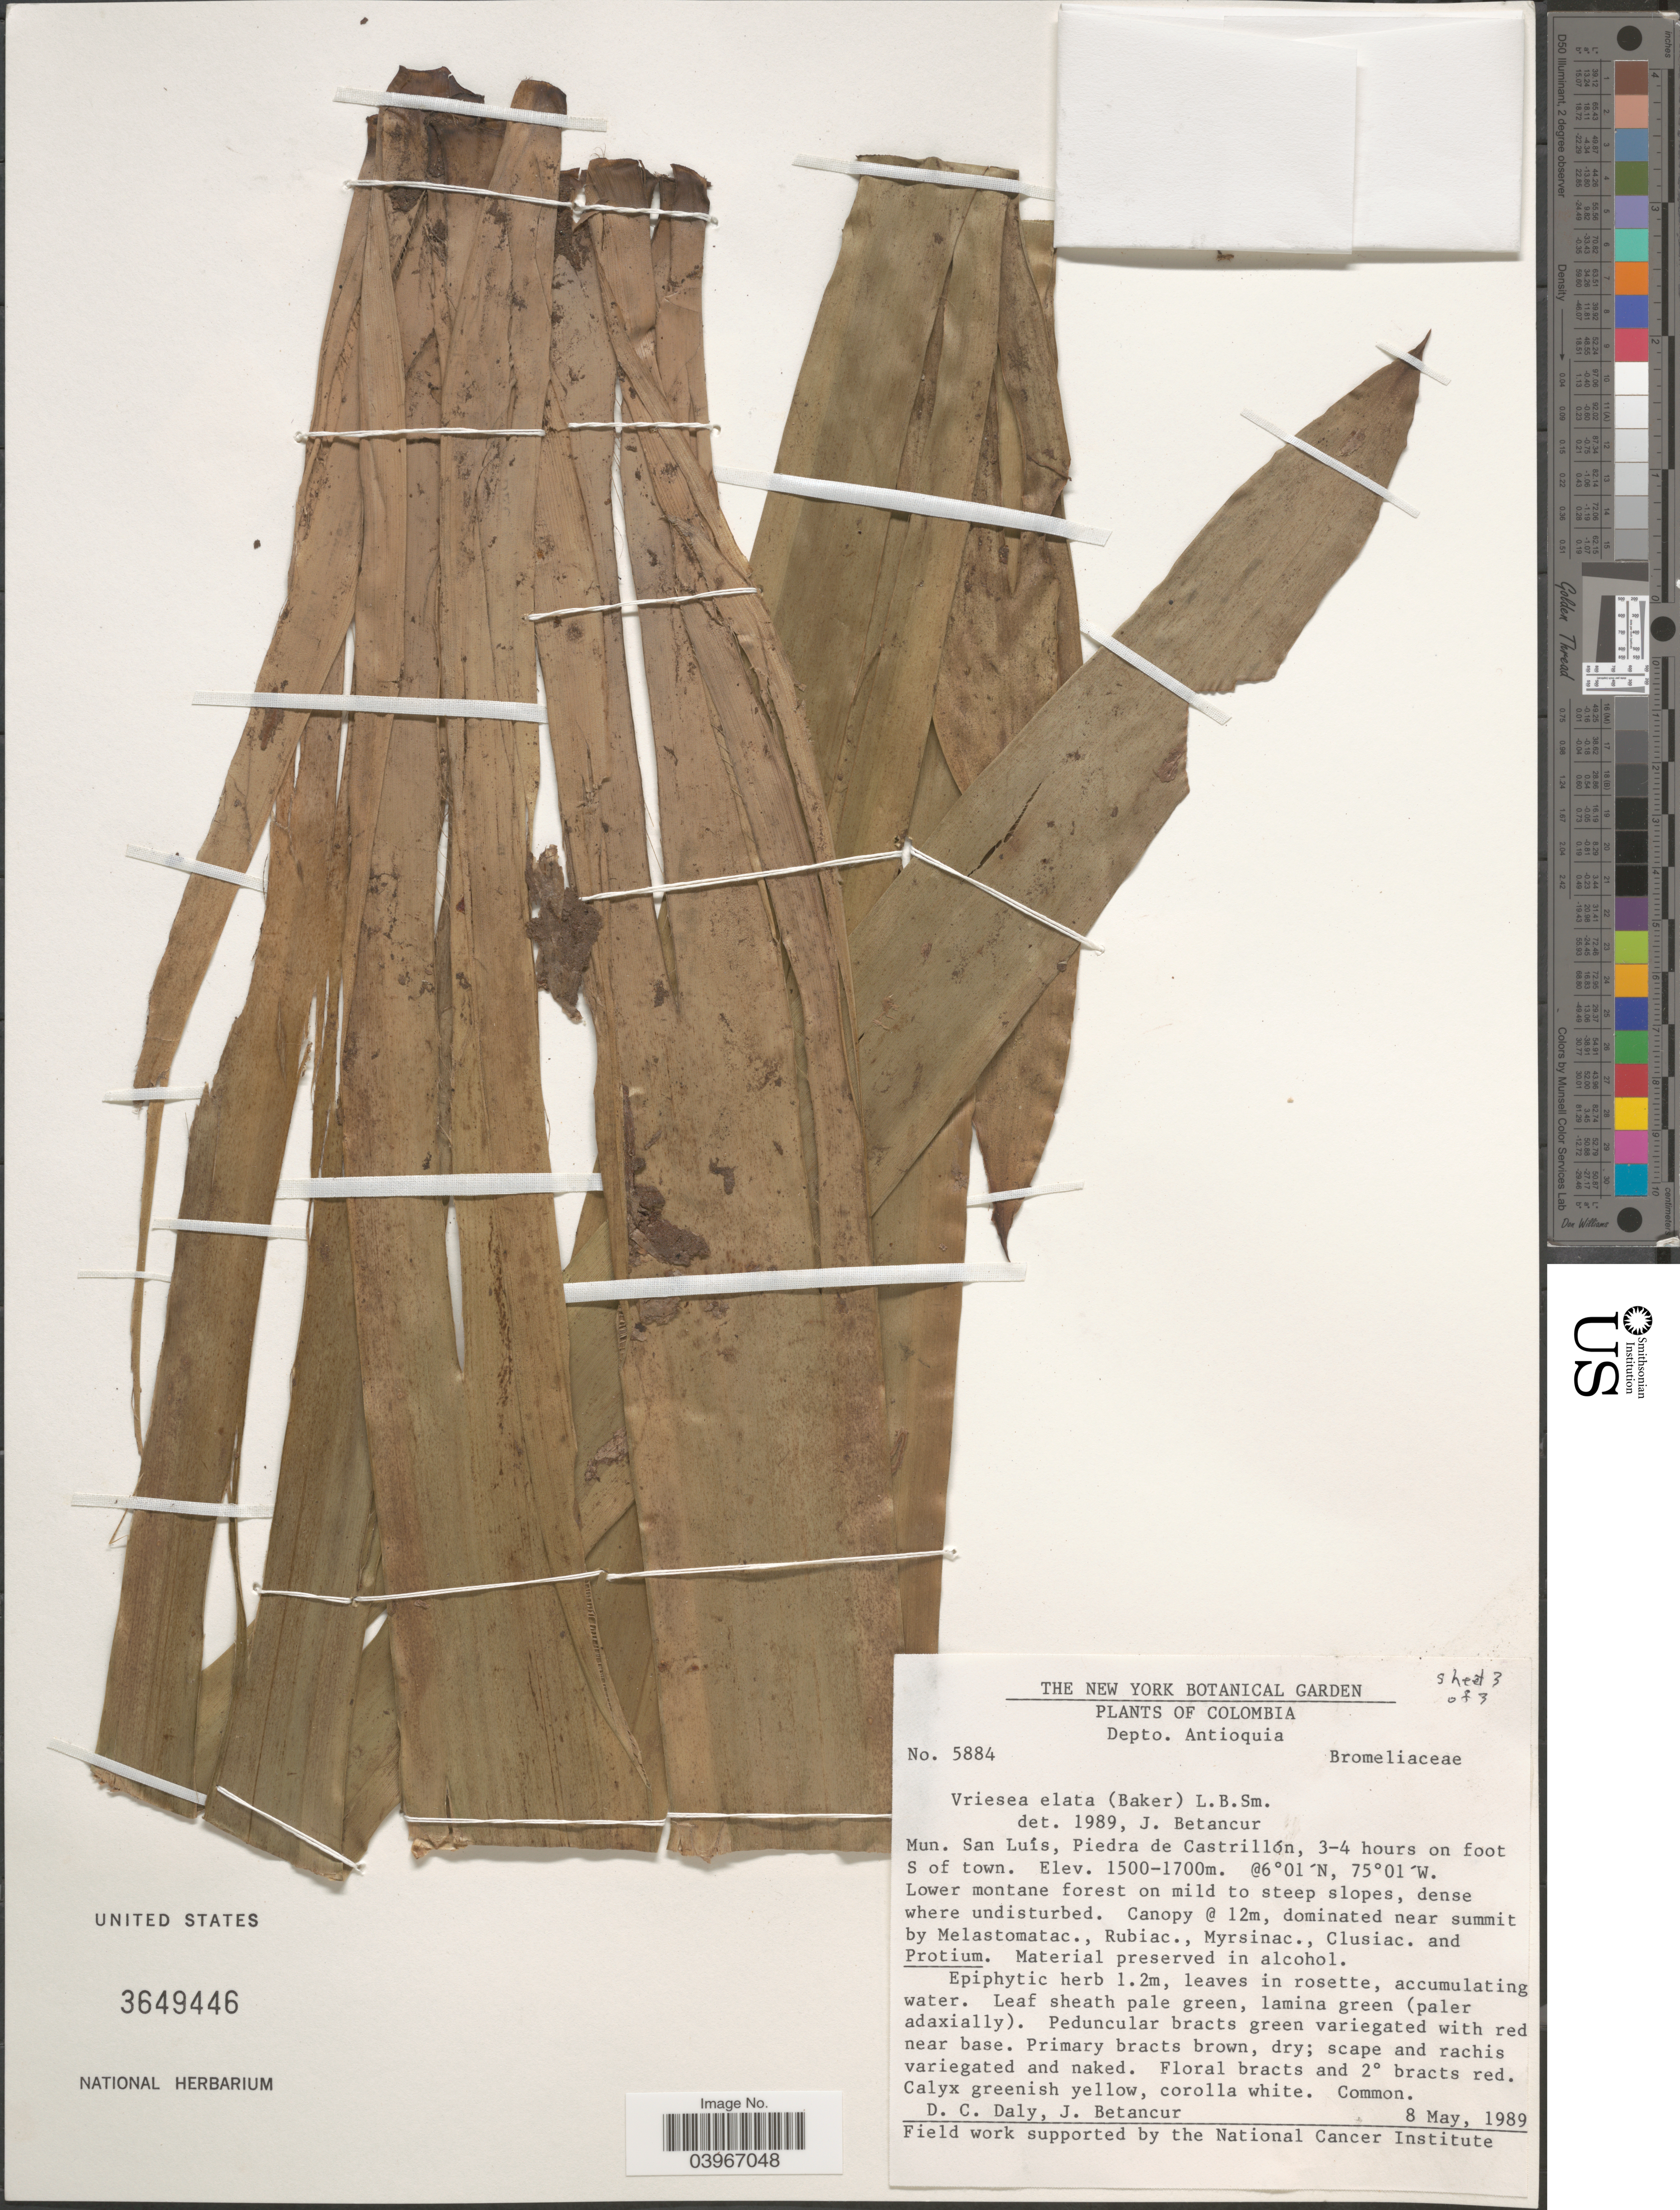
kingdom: Plantae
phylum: Tracheophyta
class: Liliopsida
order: Poales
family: Bromeliaceae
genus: Vriesea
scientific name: Vriesea elata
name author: (Baker) L.B. Sm.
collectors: D. C. Daly & J. Betancur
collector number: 5884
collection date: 1989-05-08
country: Colombia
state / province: Antioquia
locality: Depto. Antioquia. Mun. San Luís, Piedra de Castrillón, 3-4 hours on foot S of town.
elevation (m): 1500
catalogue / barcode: US 3649446